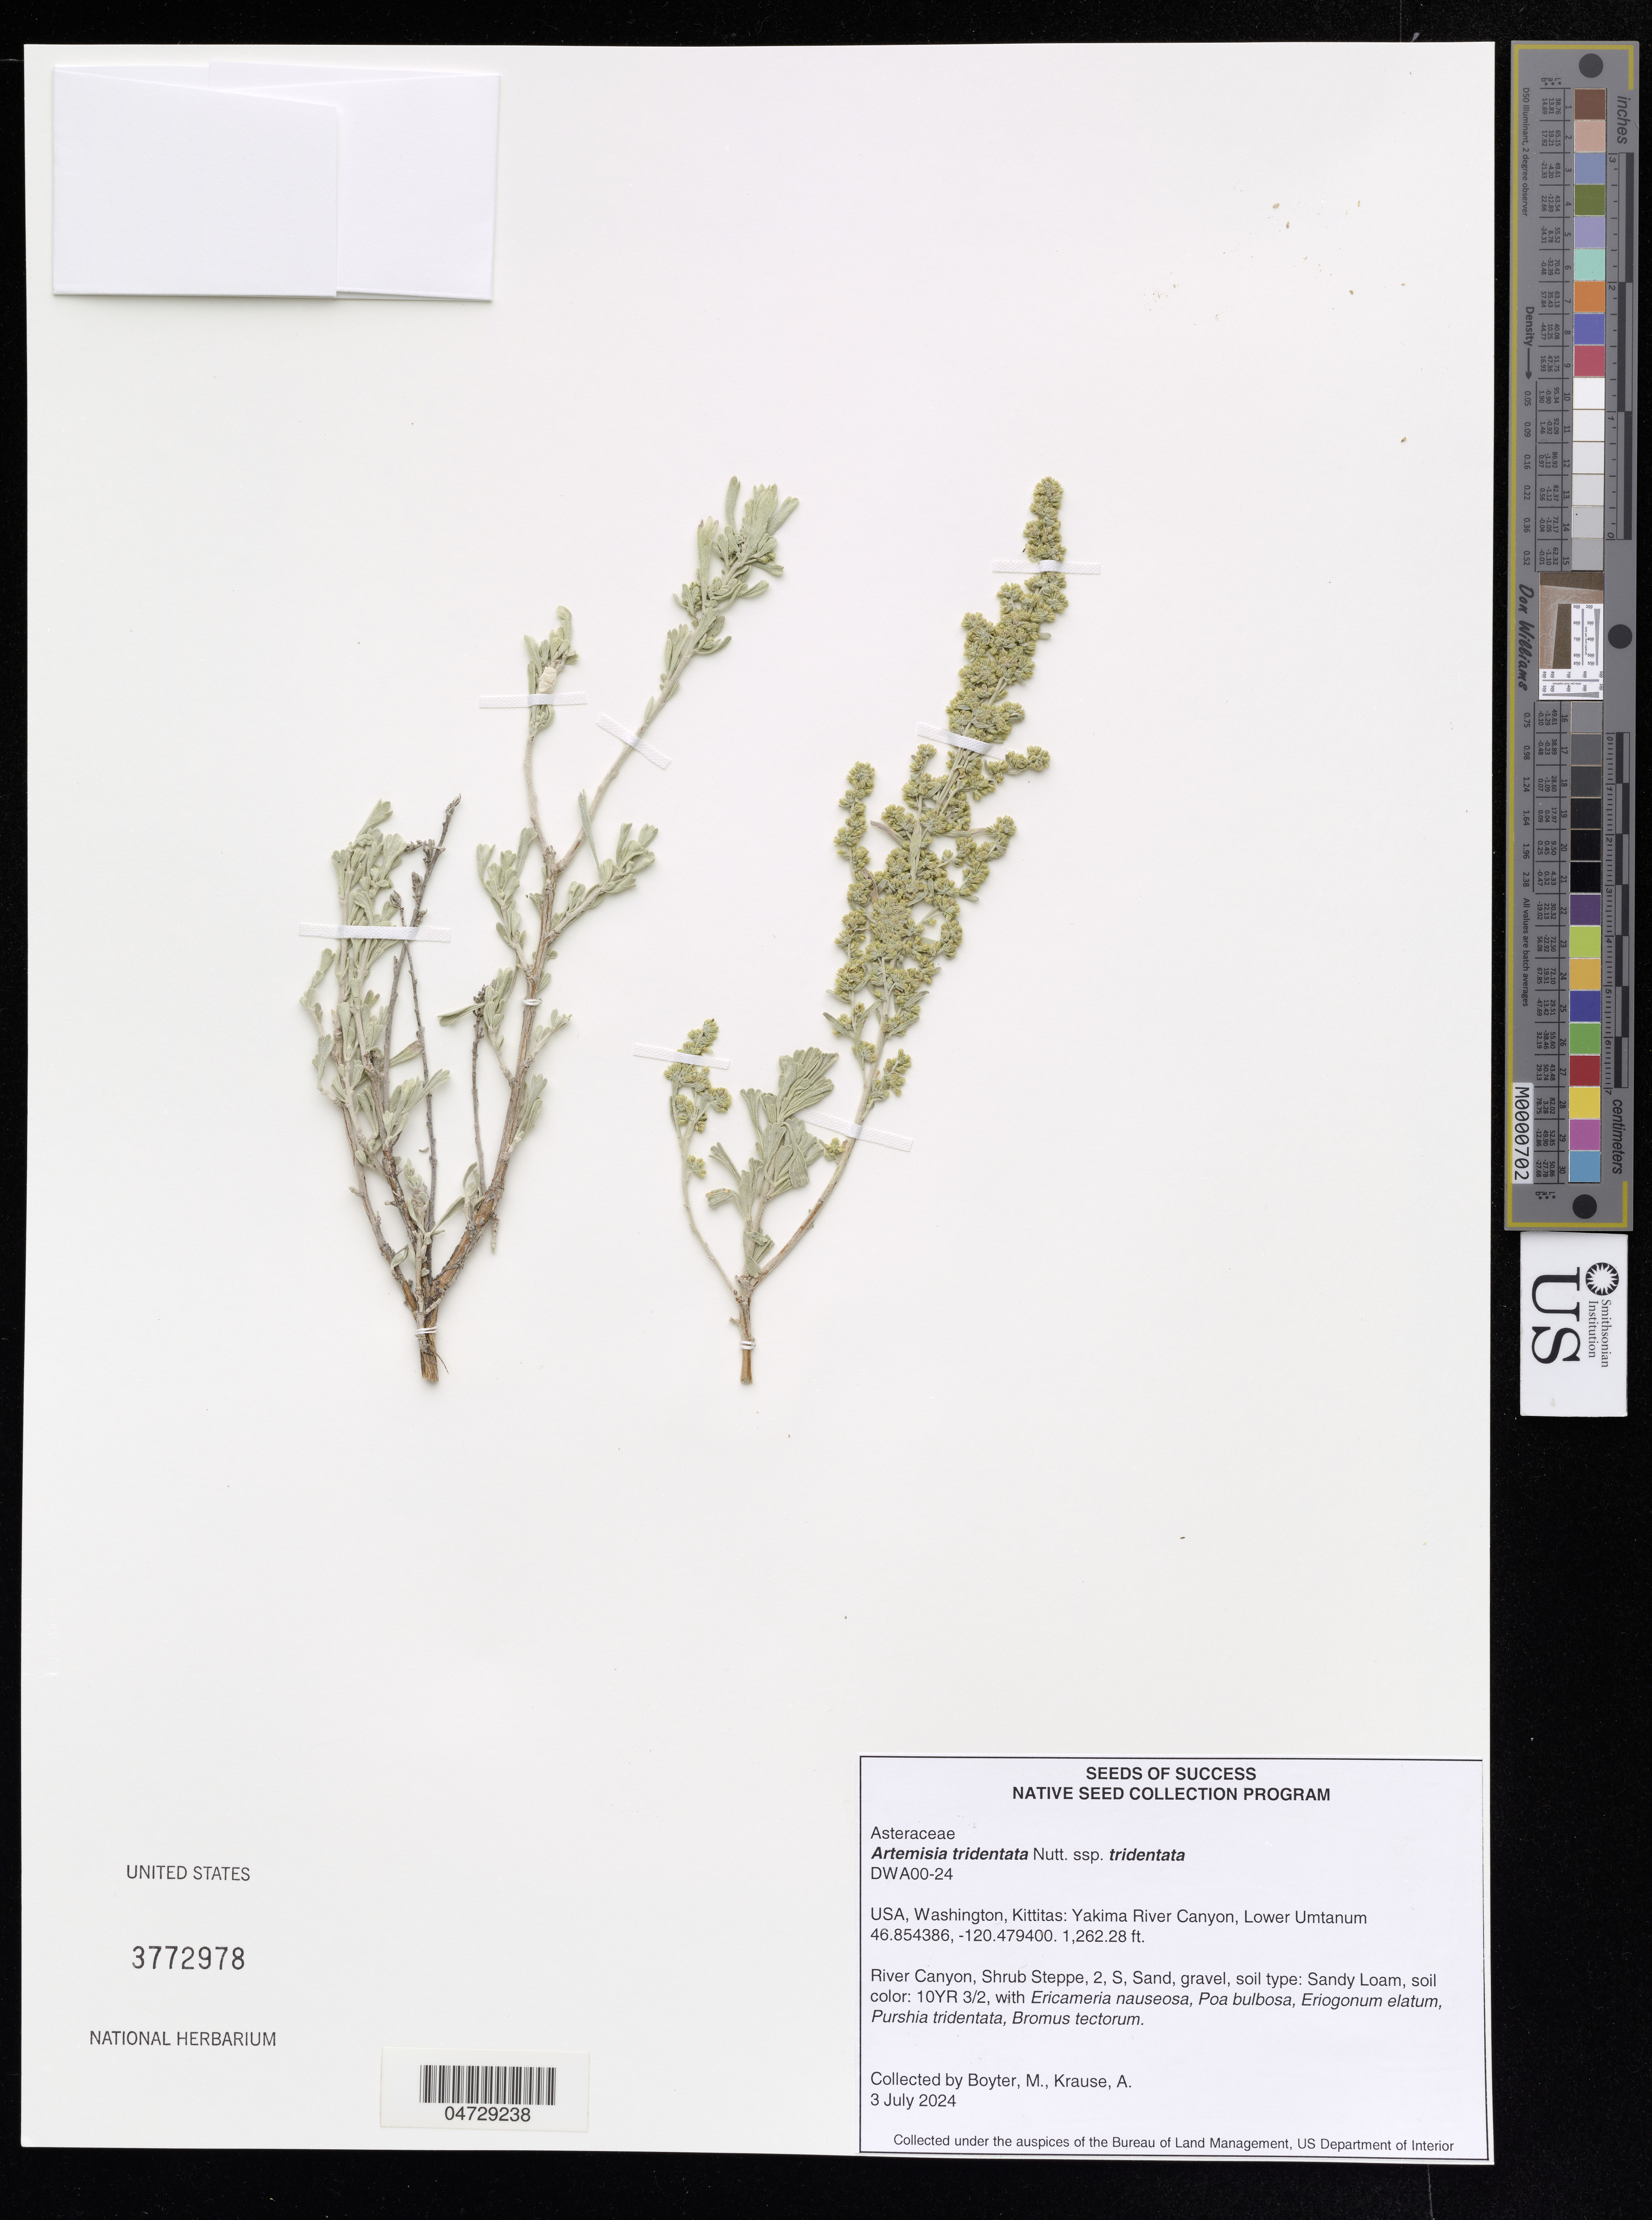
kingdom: Plantae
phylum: Tracheophyta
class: Magnoliopsida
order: Asterales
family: Asteraceae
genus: Artemisia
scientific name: Artemisia tridentata subsp. tridentata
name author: Nutt.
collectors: M. Boyter & A. Krause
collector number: DWA00-24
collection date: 2024-07-03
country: United States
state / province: Washington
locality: Kittitas: Yakima River Canyon, Lower Umtanum.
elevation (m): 384.74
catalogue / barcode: US 3772978